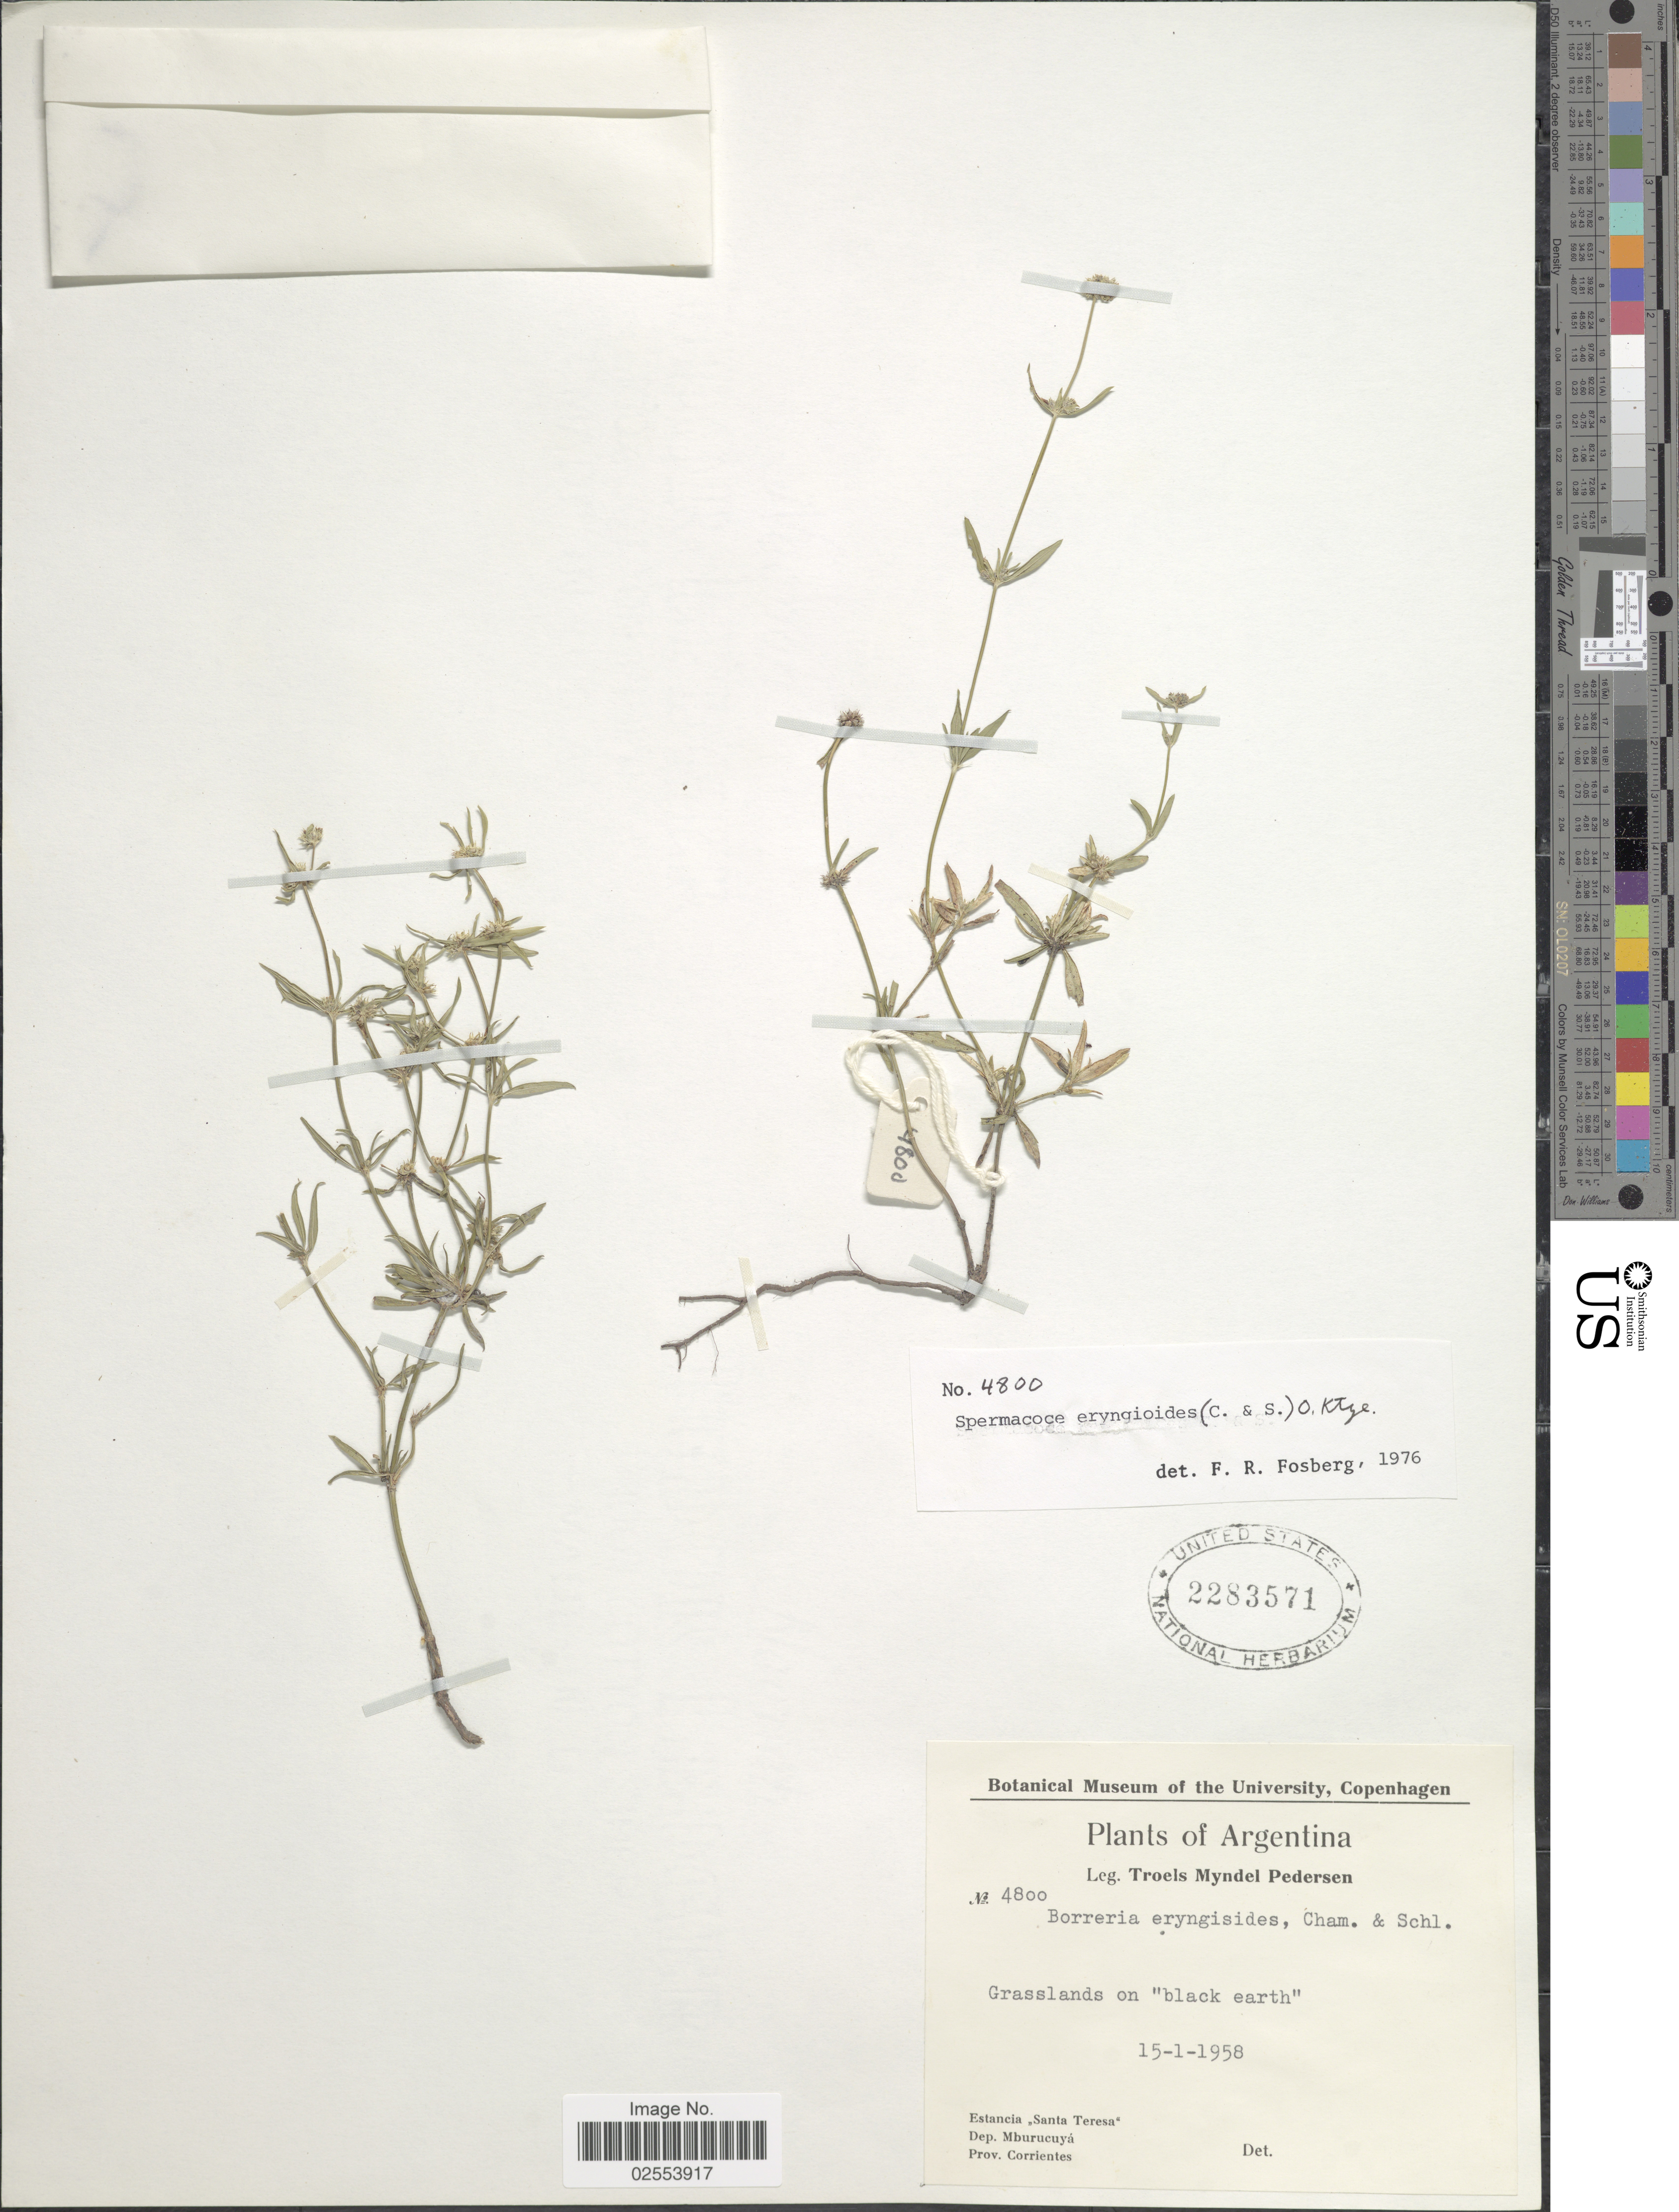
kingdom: Plantae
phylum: Tracheophyta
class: Magnoliopsida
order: Gentianales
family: Rubiaceae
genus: Spermacoce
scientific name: Spermacoce eryngioides var. eryngioides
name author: (Cham. & Schltdl.) Kuntze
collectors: T. Pederson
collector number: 4800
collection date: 1958-01-15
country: Argentina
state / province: Corrientes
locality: Estancia "Santa Teresa", Dep. Mburucuya.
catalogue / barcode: US 2283571